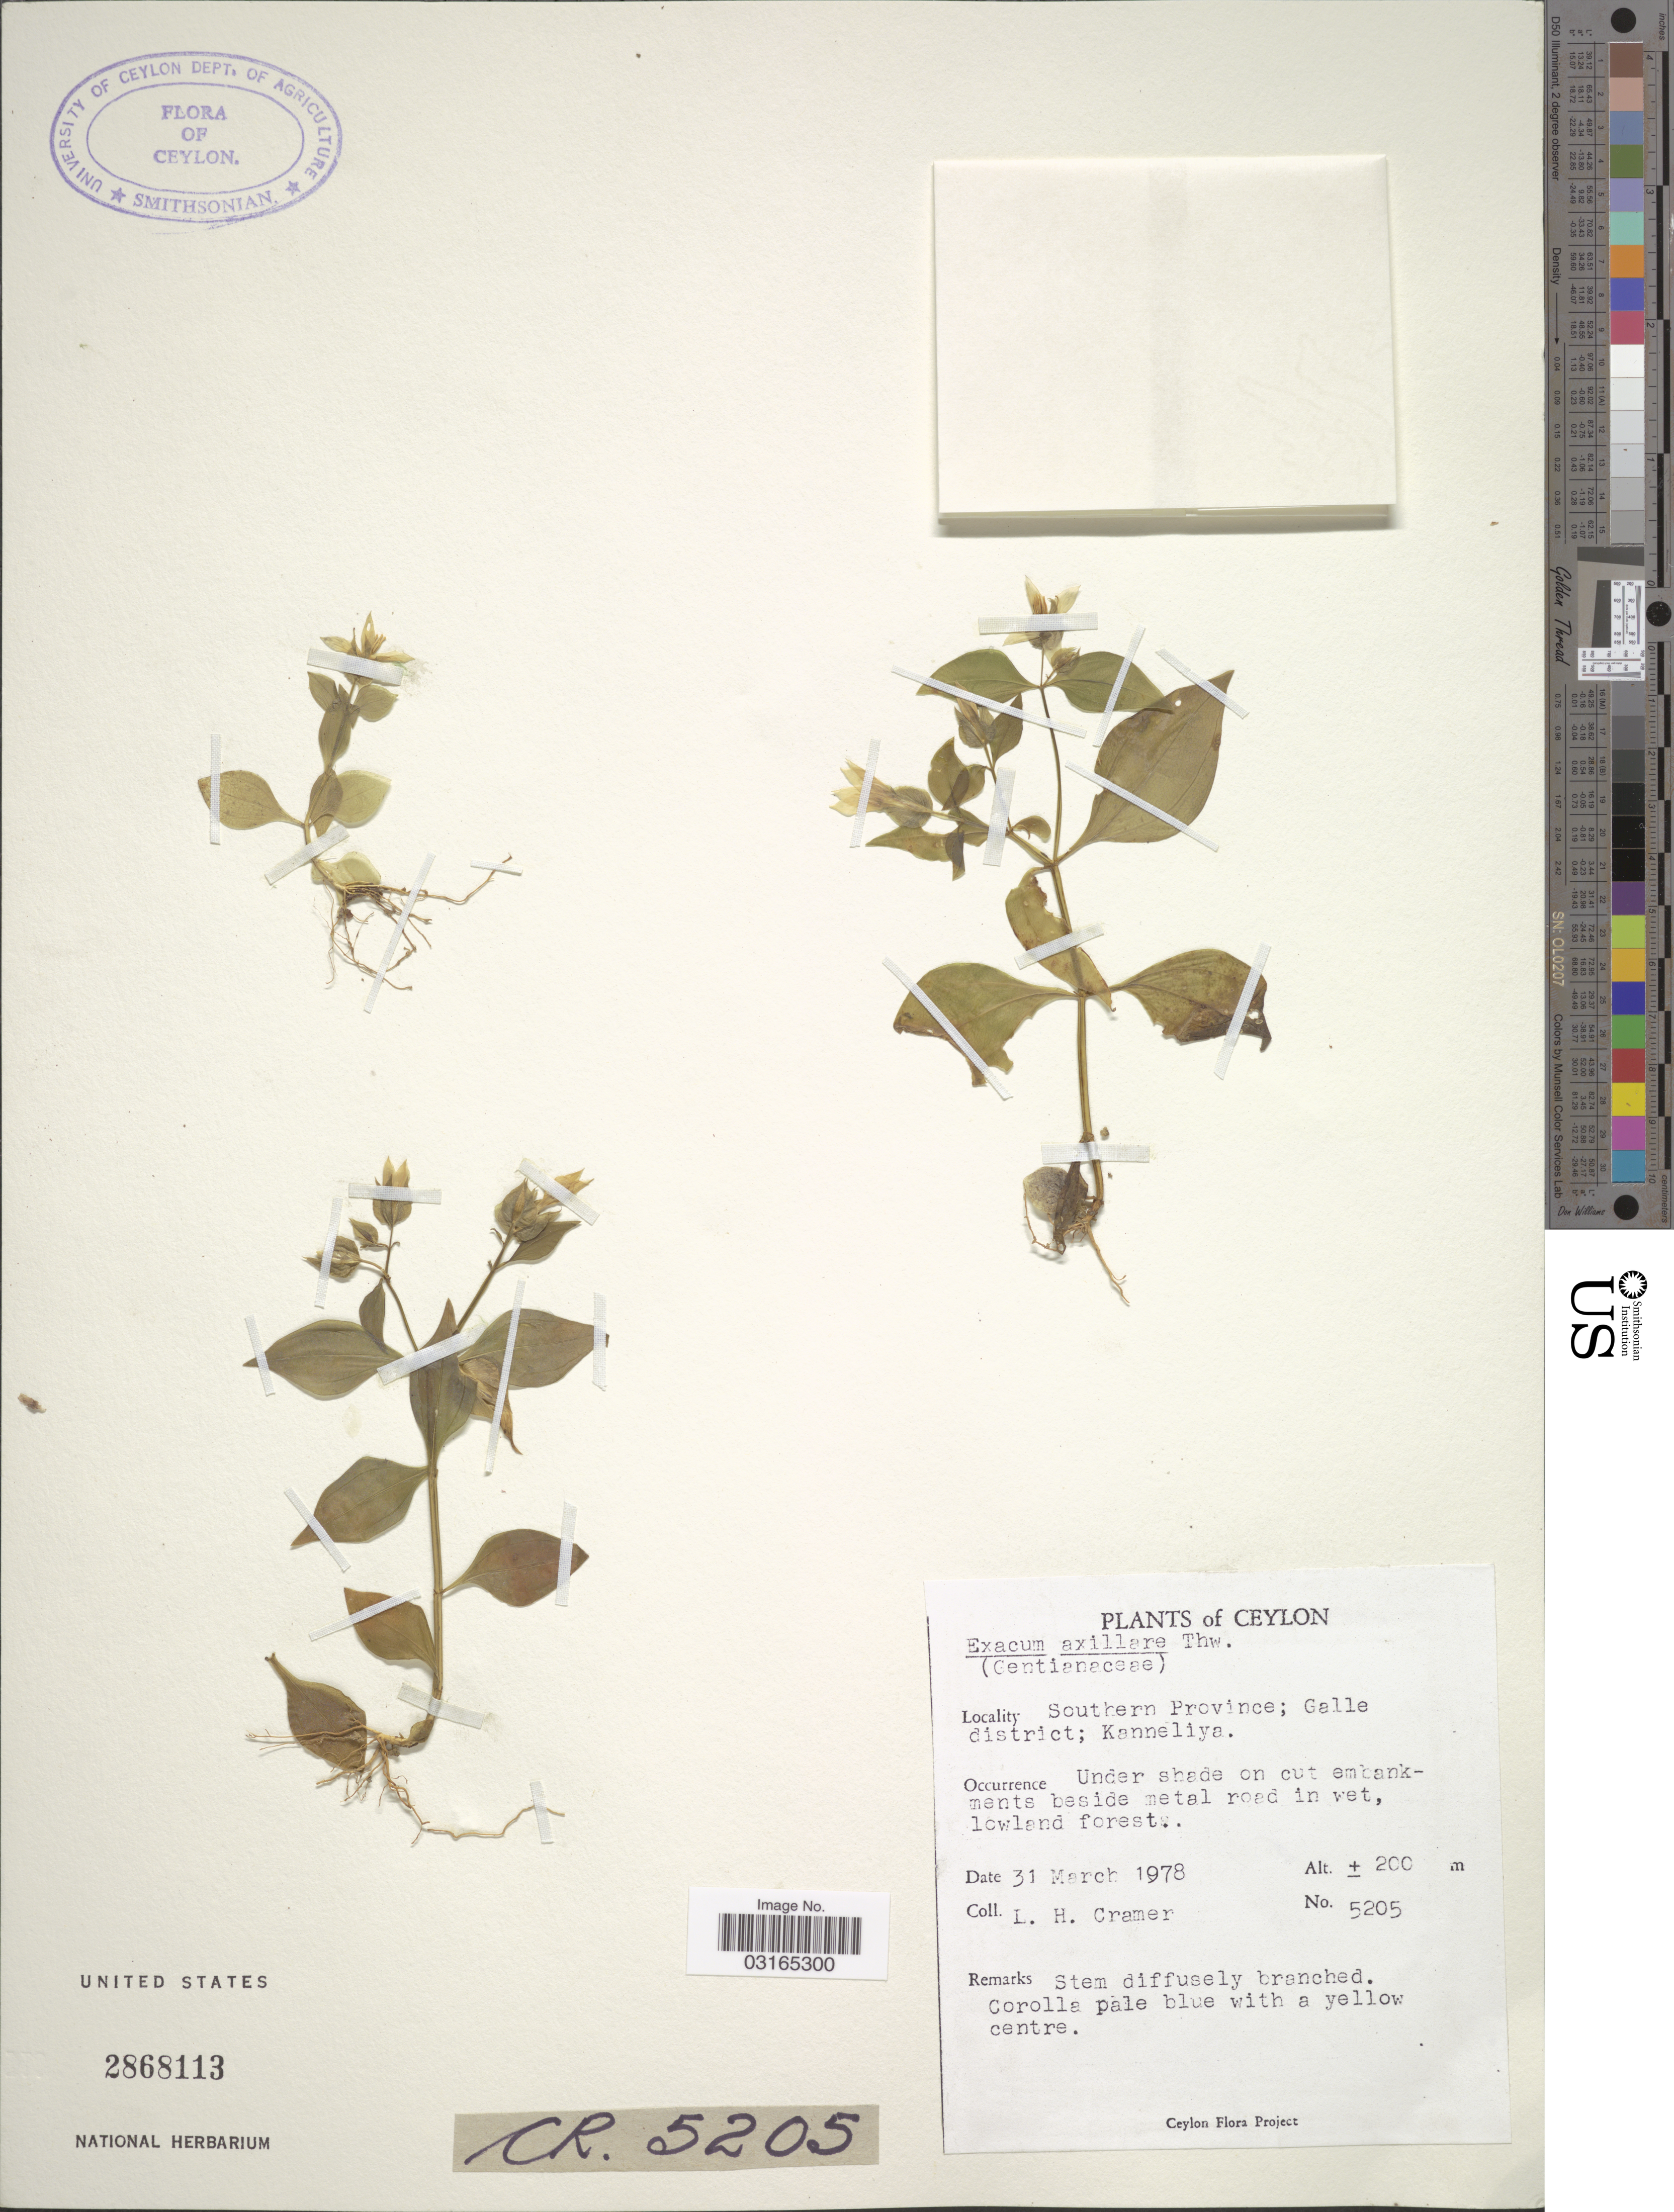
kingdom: Plantae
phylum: Tracheophyta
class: Magnoliopsida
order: Gentianales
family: Gentianaceae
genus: Exacum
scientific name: Exacum axillare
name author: Thwaites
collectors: L. H. Cramer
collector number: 5205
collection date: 1978-03-31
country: Sri Lanka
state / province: Southern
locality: Ceylon. Galle district; Kanneliya.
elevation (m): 200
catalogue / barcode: US 2868113